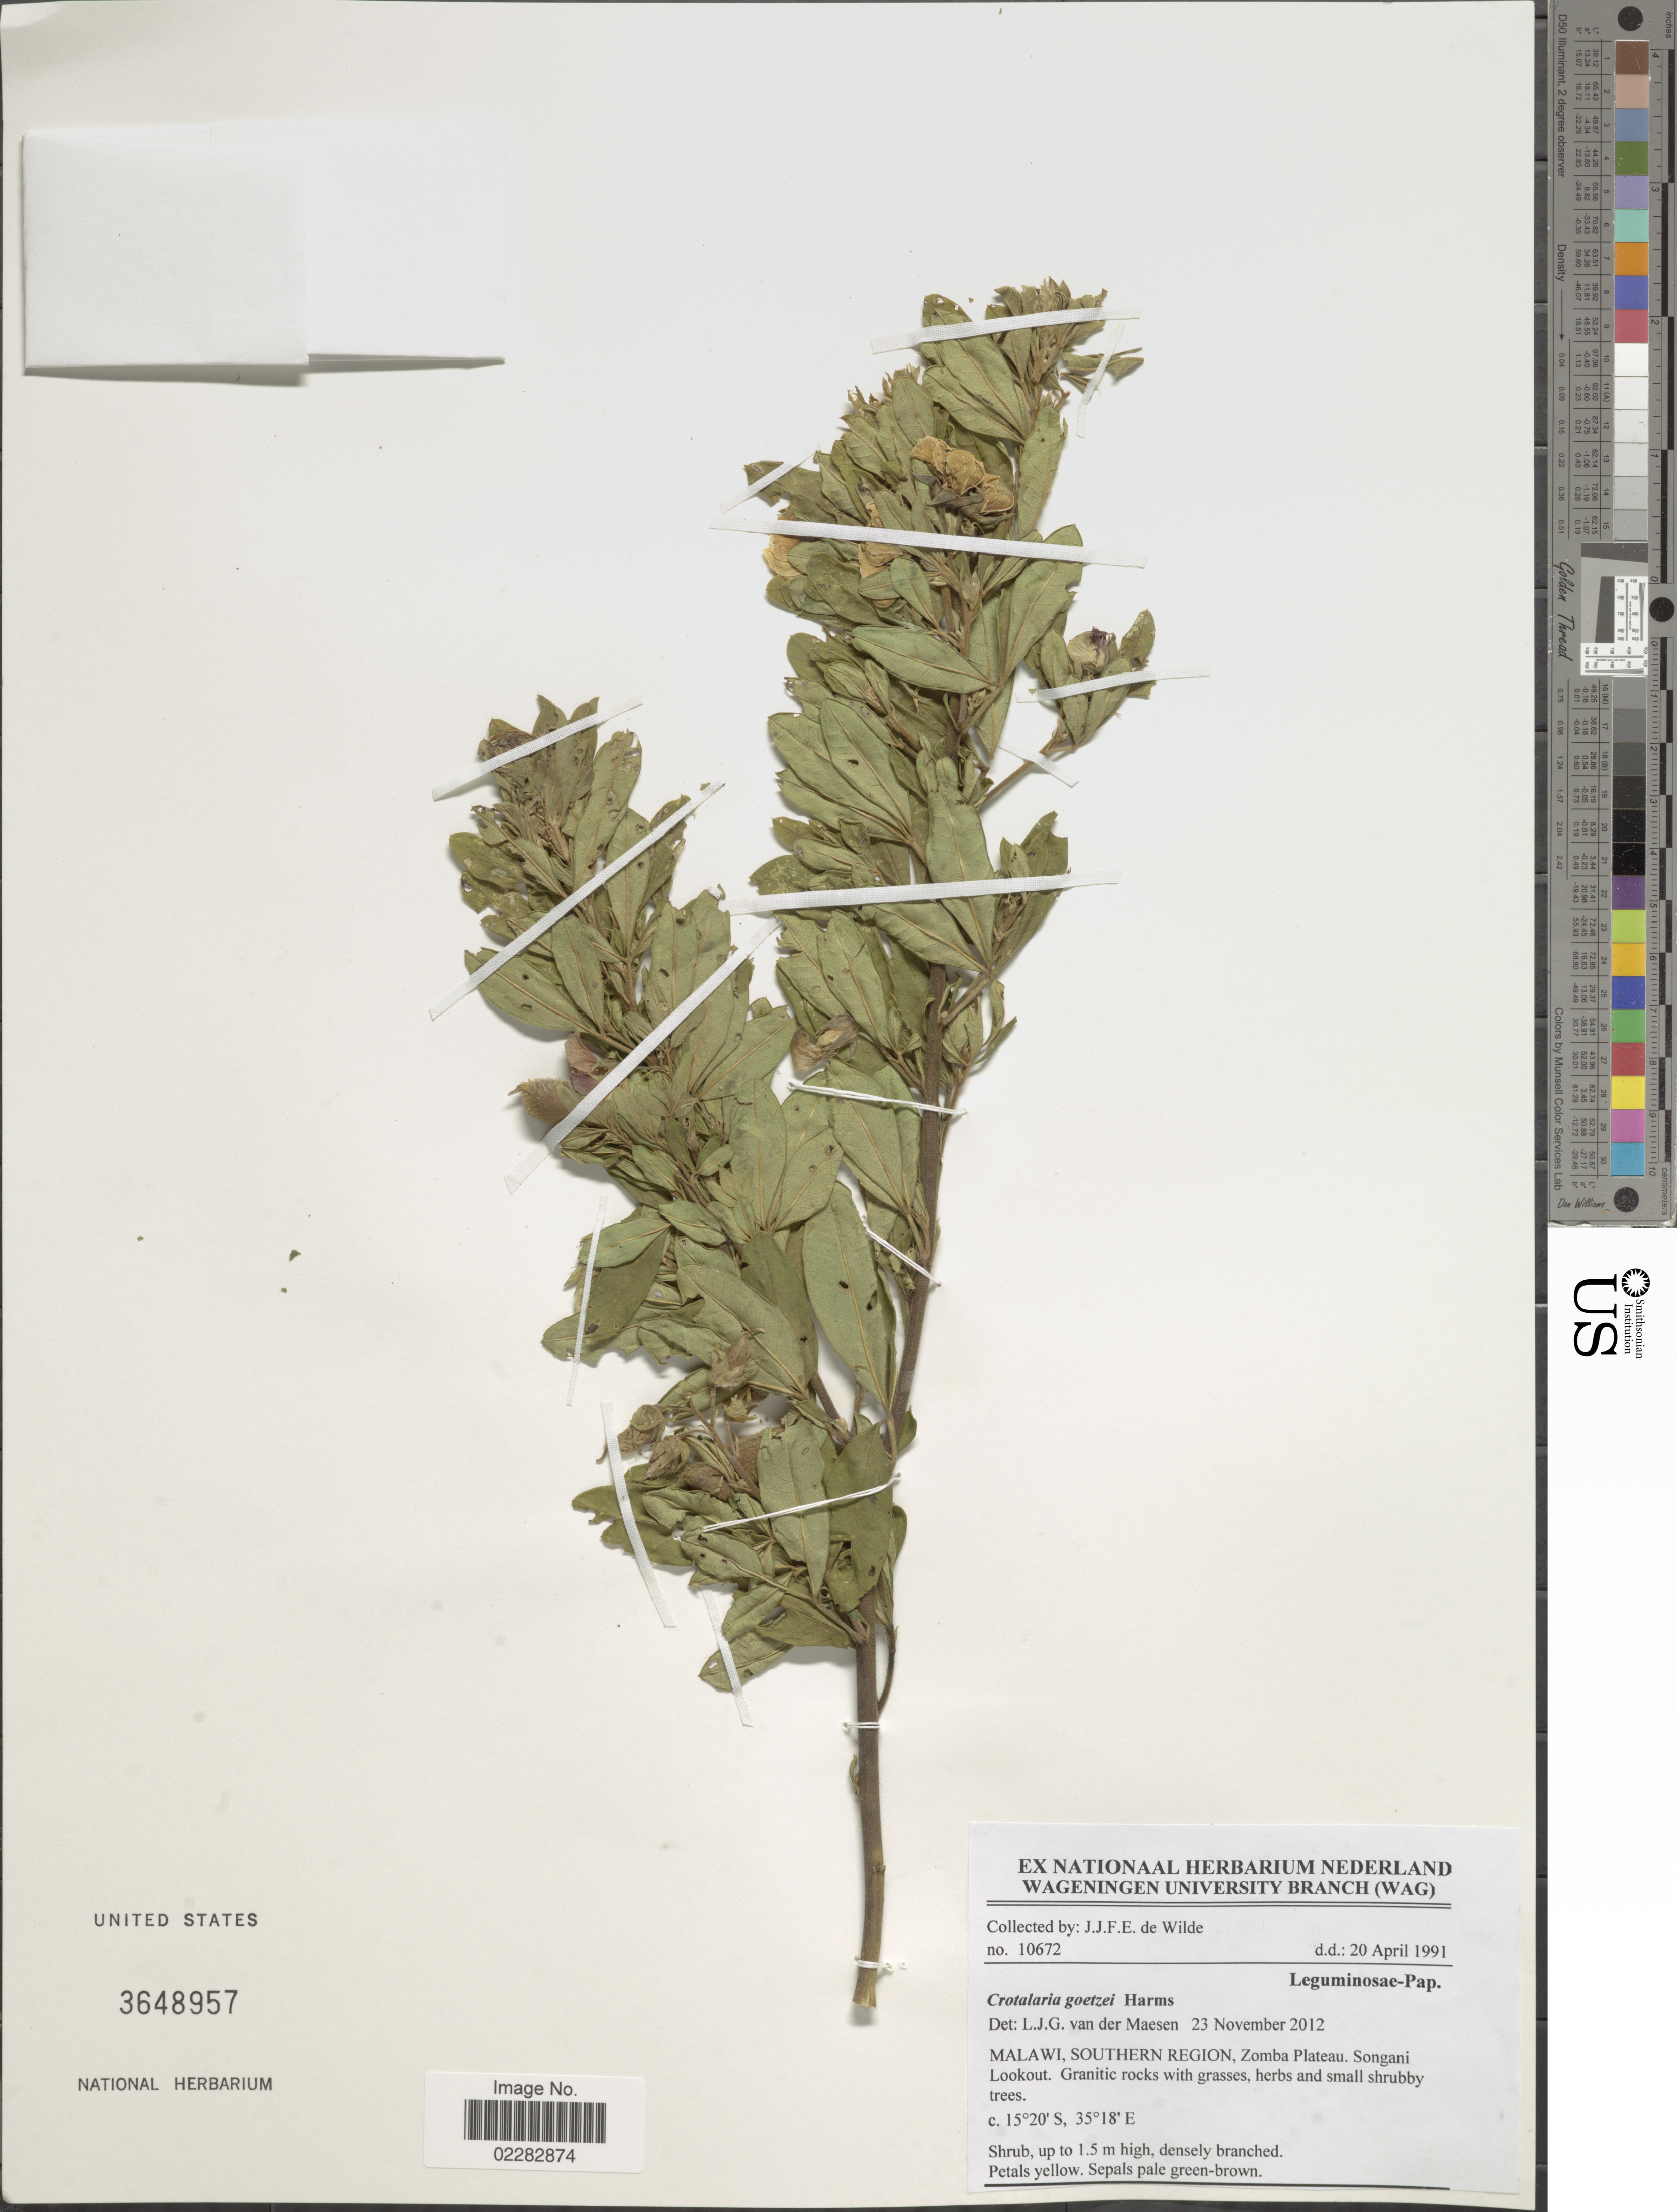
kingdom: Plantae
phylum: Tracheophyta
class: Magnoliopsida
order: Fabales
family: Fabaceae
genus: Crotalaria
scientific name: Crotalaria goetzei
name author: Harms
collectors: J.J. de Wilde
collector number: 10672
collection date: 1991-04-20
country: Malawi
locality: Southern Region, Zomba Plateau, Songani Lookout.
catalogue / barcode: US 3648957